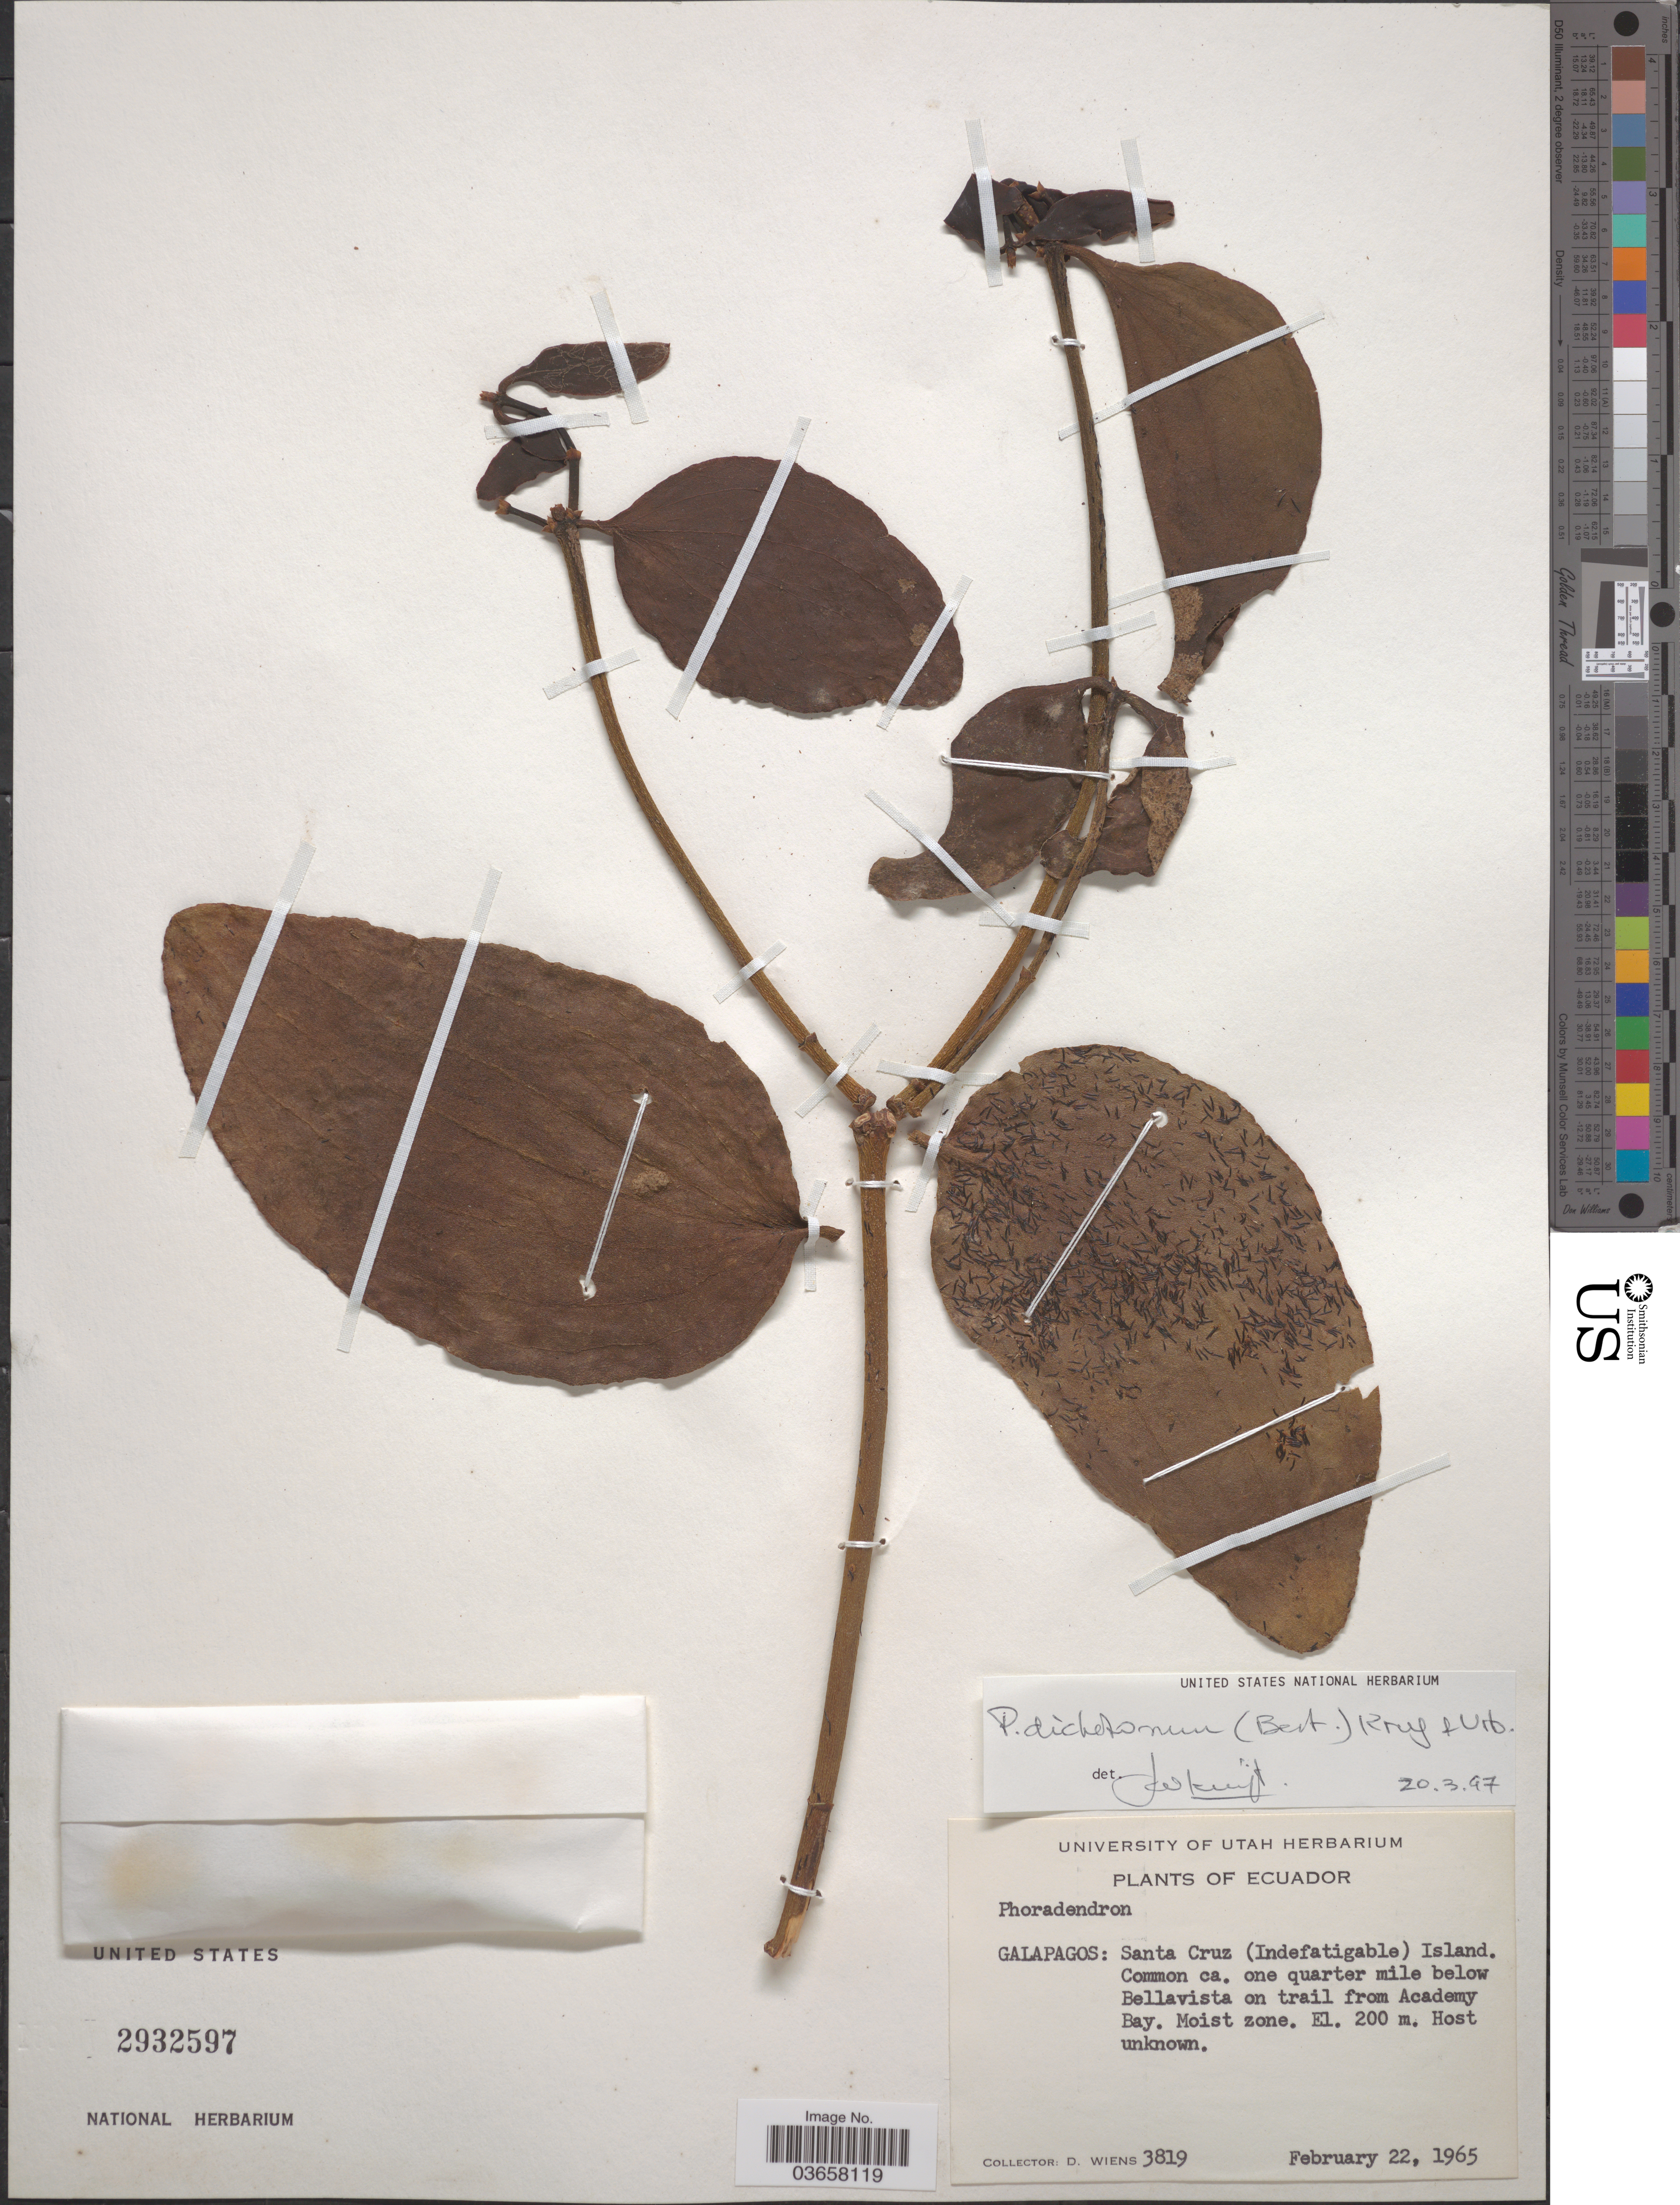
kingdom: Plantae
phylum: Tracheophyta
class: Magnoliopsida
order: Santalales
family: Viscaceae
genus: Phoradendron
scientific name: Phoradendron dichotomum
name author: (D. Don) Ettingsh.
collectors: D. Wiens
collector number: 3819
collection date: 1965-02-22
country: Ecuador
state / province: Colón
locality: Galapagos: Santa Cruz (Indefatigable) Island. Ca. one quarter mile below Bellavista on trail from Academy Bay.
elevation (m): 200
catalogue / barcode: US 2932597